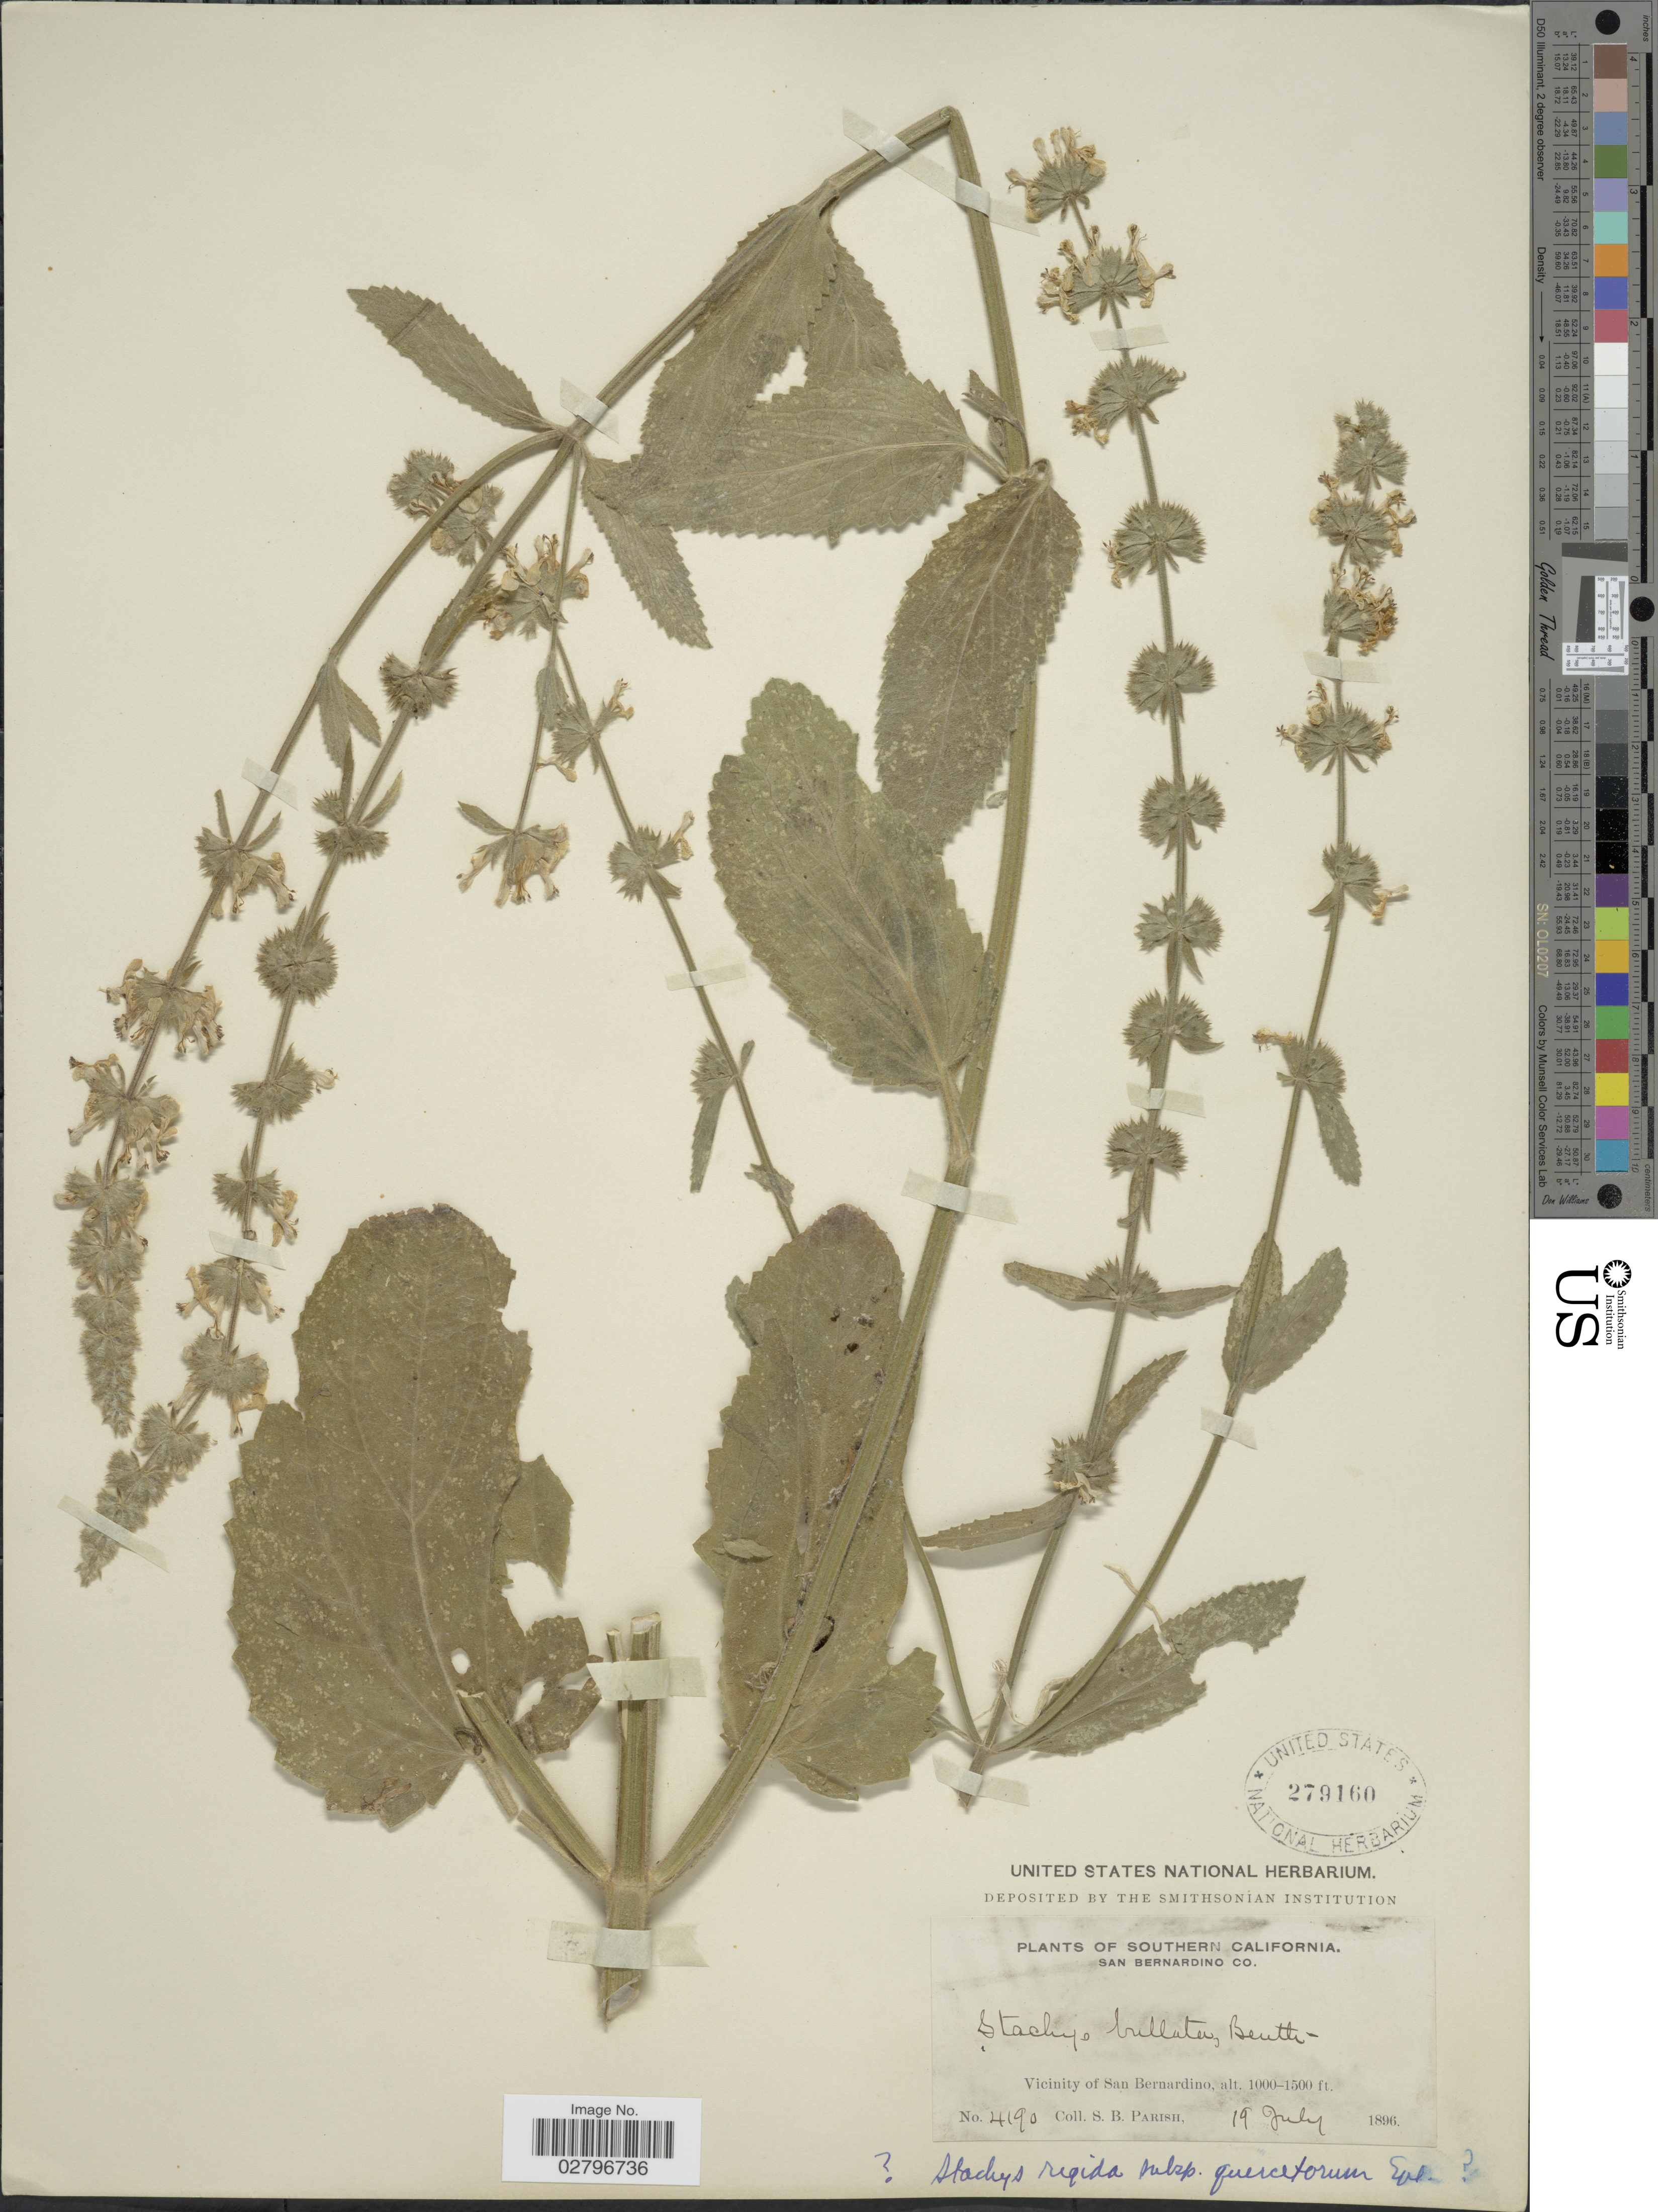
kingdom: Plantae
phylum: Tracheophyta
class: Magnoliopsida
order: Lamiales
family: Lamiaceae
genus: Stachys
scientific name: Stachys rigida subsp. quercetorum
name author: (A. Heller) Epling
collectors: S. B. Parish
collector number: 4190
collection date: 1896-07-19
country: United States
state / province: California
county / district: San Bernardino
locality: Southern California, San Bernardino Co., Vicinity of San Bernardino.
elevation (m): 305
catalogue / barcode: US 279160